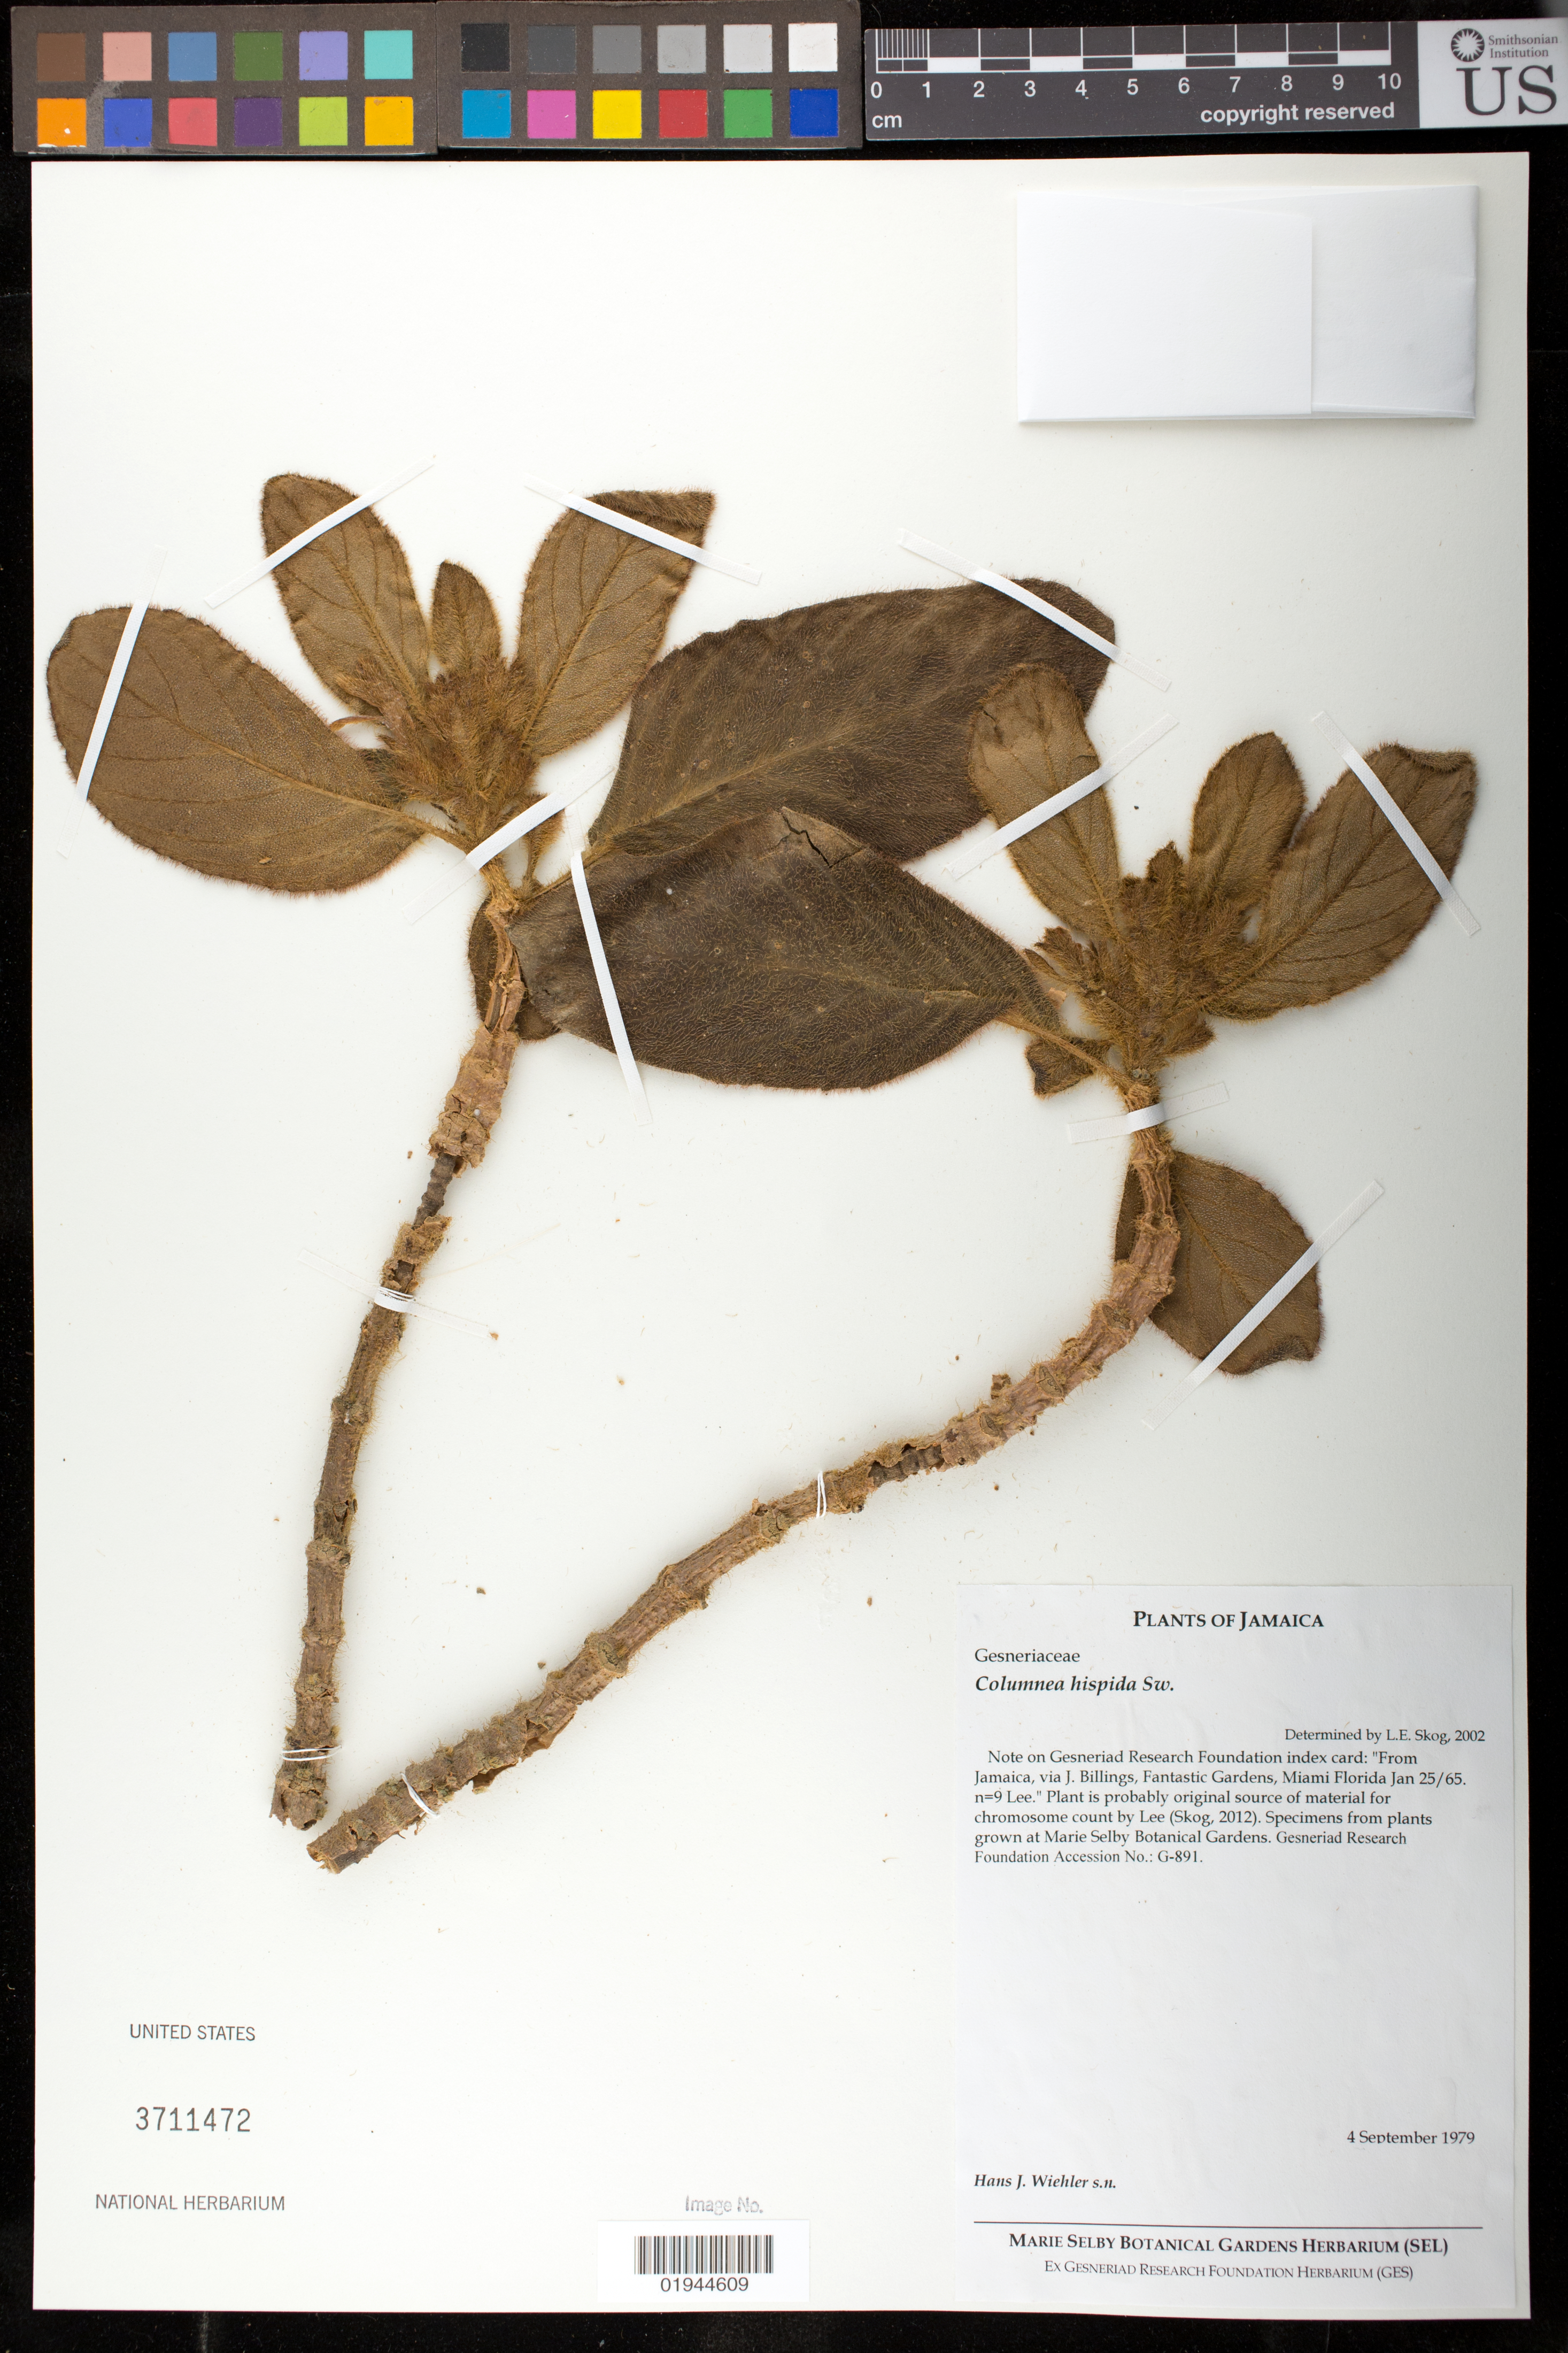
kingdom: Plantae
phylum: Tracheophyta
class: Magnoliopsida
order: Lamiales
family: Gesneriaceae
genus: Columnea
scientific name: Columnea hispida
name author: Griseb.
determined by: Skog, Laurence E.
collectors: H. J. Wiehler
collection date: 1979-09-04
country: United States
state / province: Florida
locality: Marie Selby Botanical Gardens Herbarium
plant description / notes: From Jamaica, via J. Billings, Fantastic Gardens, Miami Florida Jan 25/65. n=9 Lee.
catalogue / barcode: US 3711472